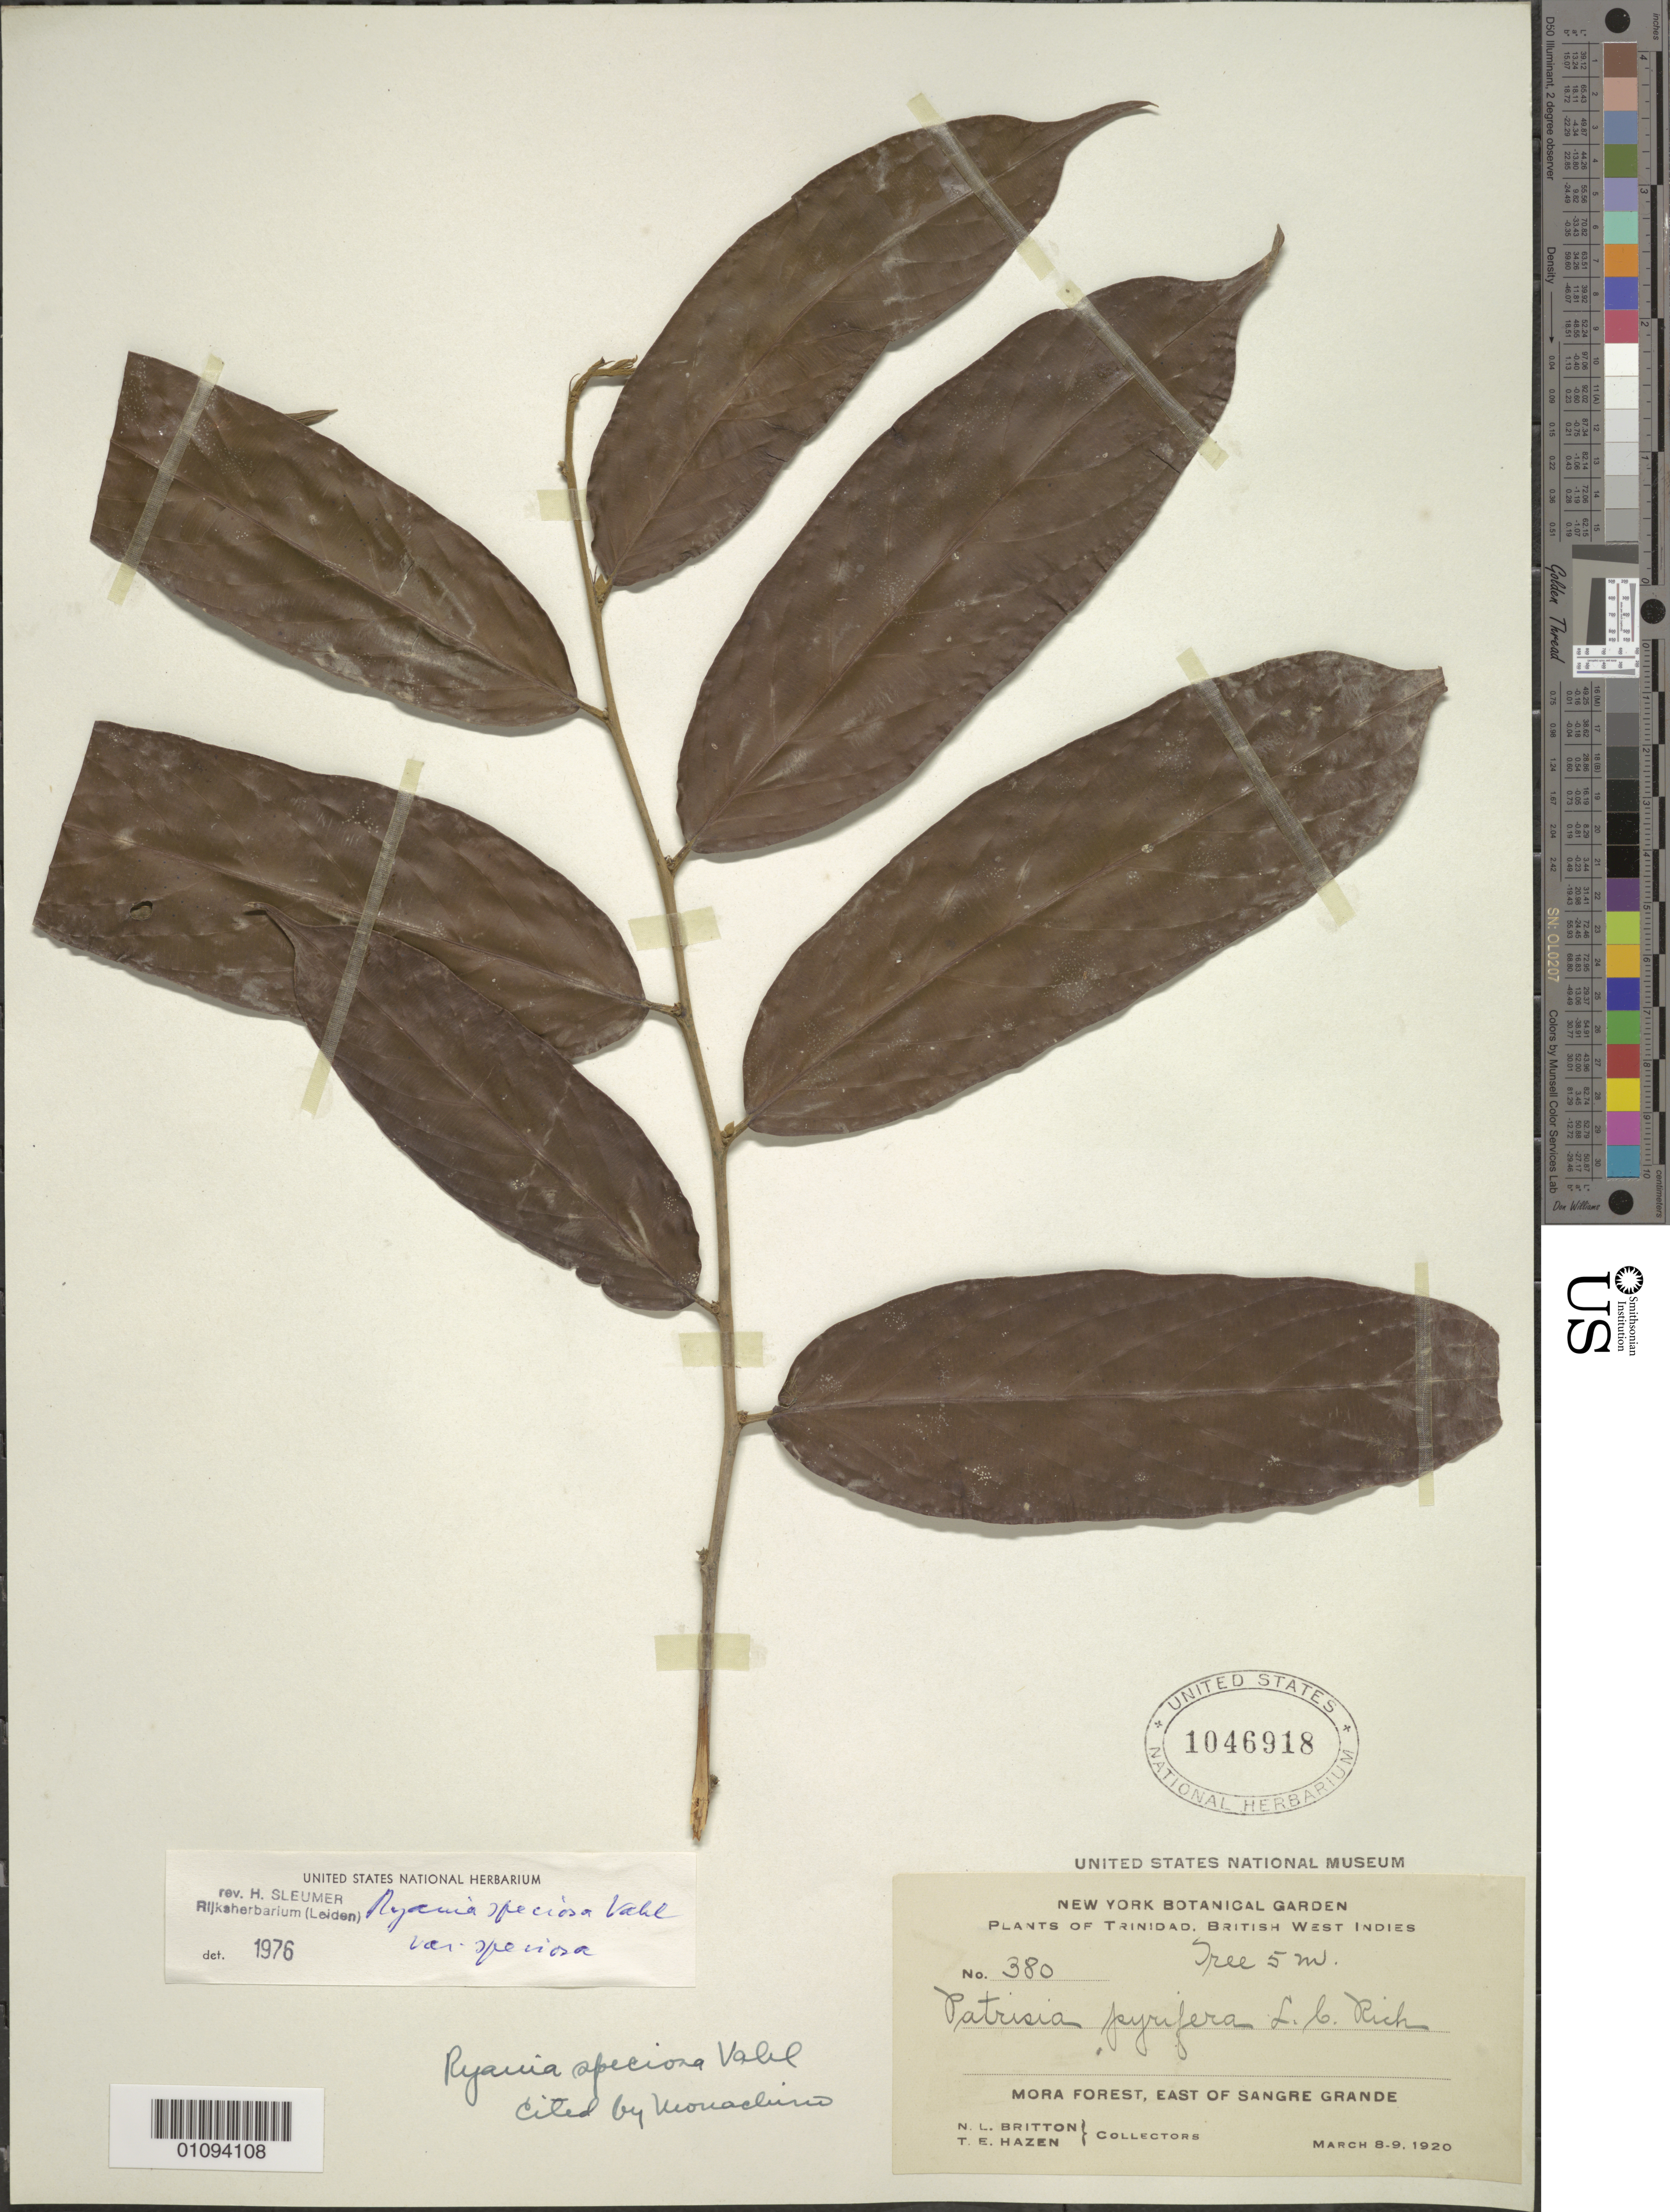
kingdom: Plantae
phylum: Tracheophyta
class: Magnoliopsida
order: Malpighiales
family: Salicaceae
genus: Ryania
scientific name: Ryania speciosa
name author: Vahl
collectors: N. Britton & T. E. Hazen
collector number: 380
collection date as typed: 08 Mar 1920 to 09 Mar 1920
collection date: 1920-03-08/1920-03-09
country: Trinidad and Tobago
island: Trinidad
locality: Mora Forest, E of Sangre Grande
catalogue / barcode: US 1046918